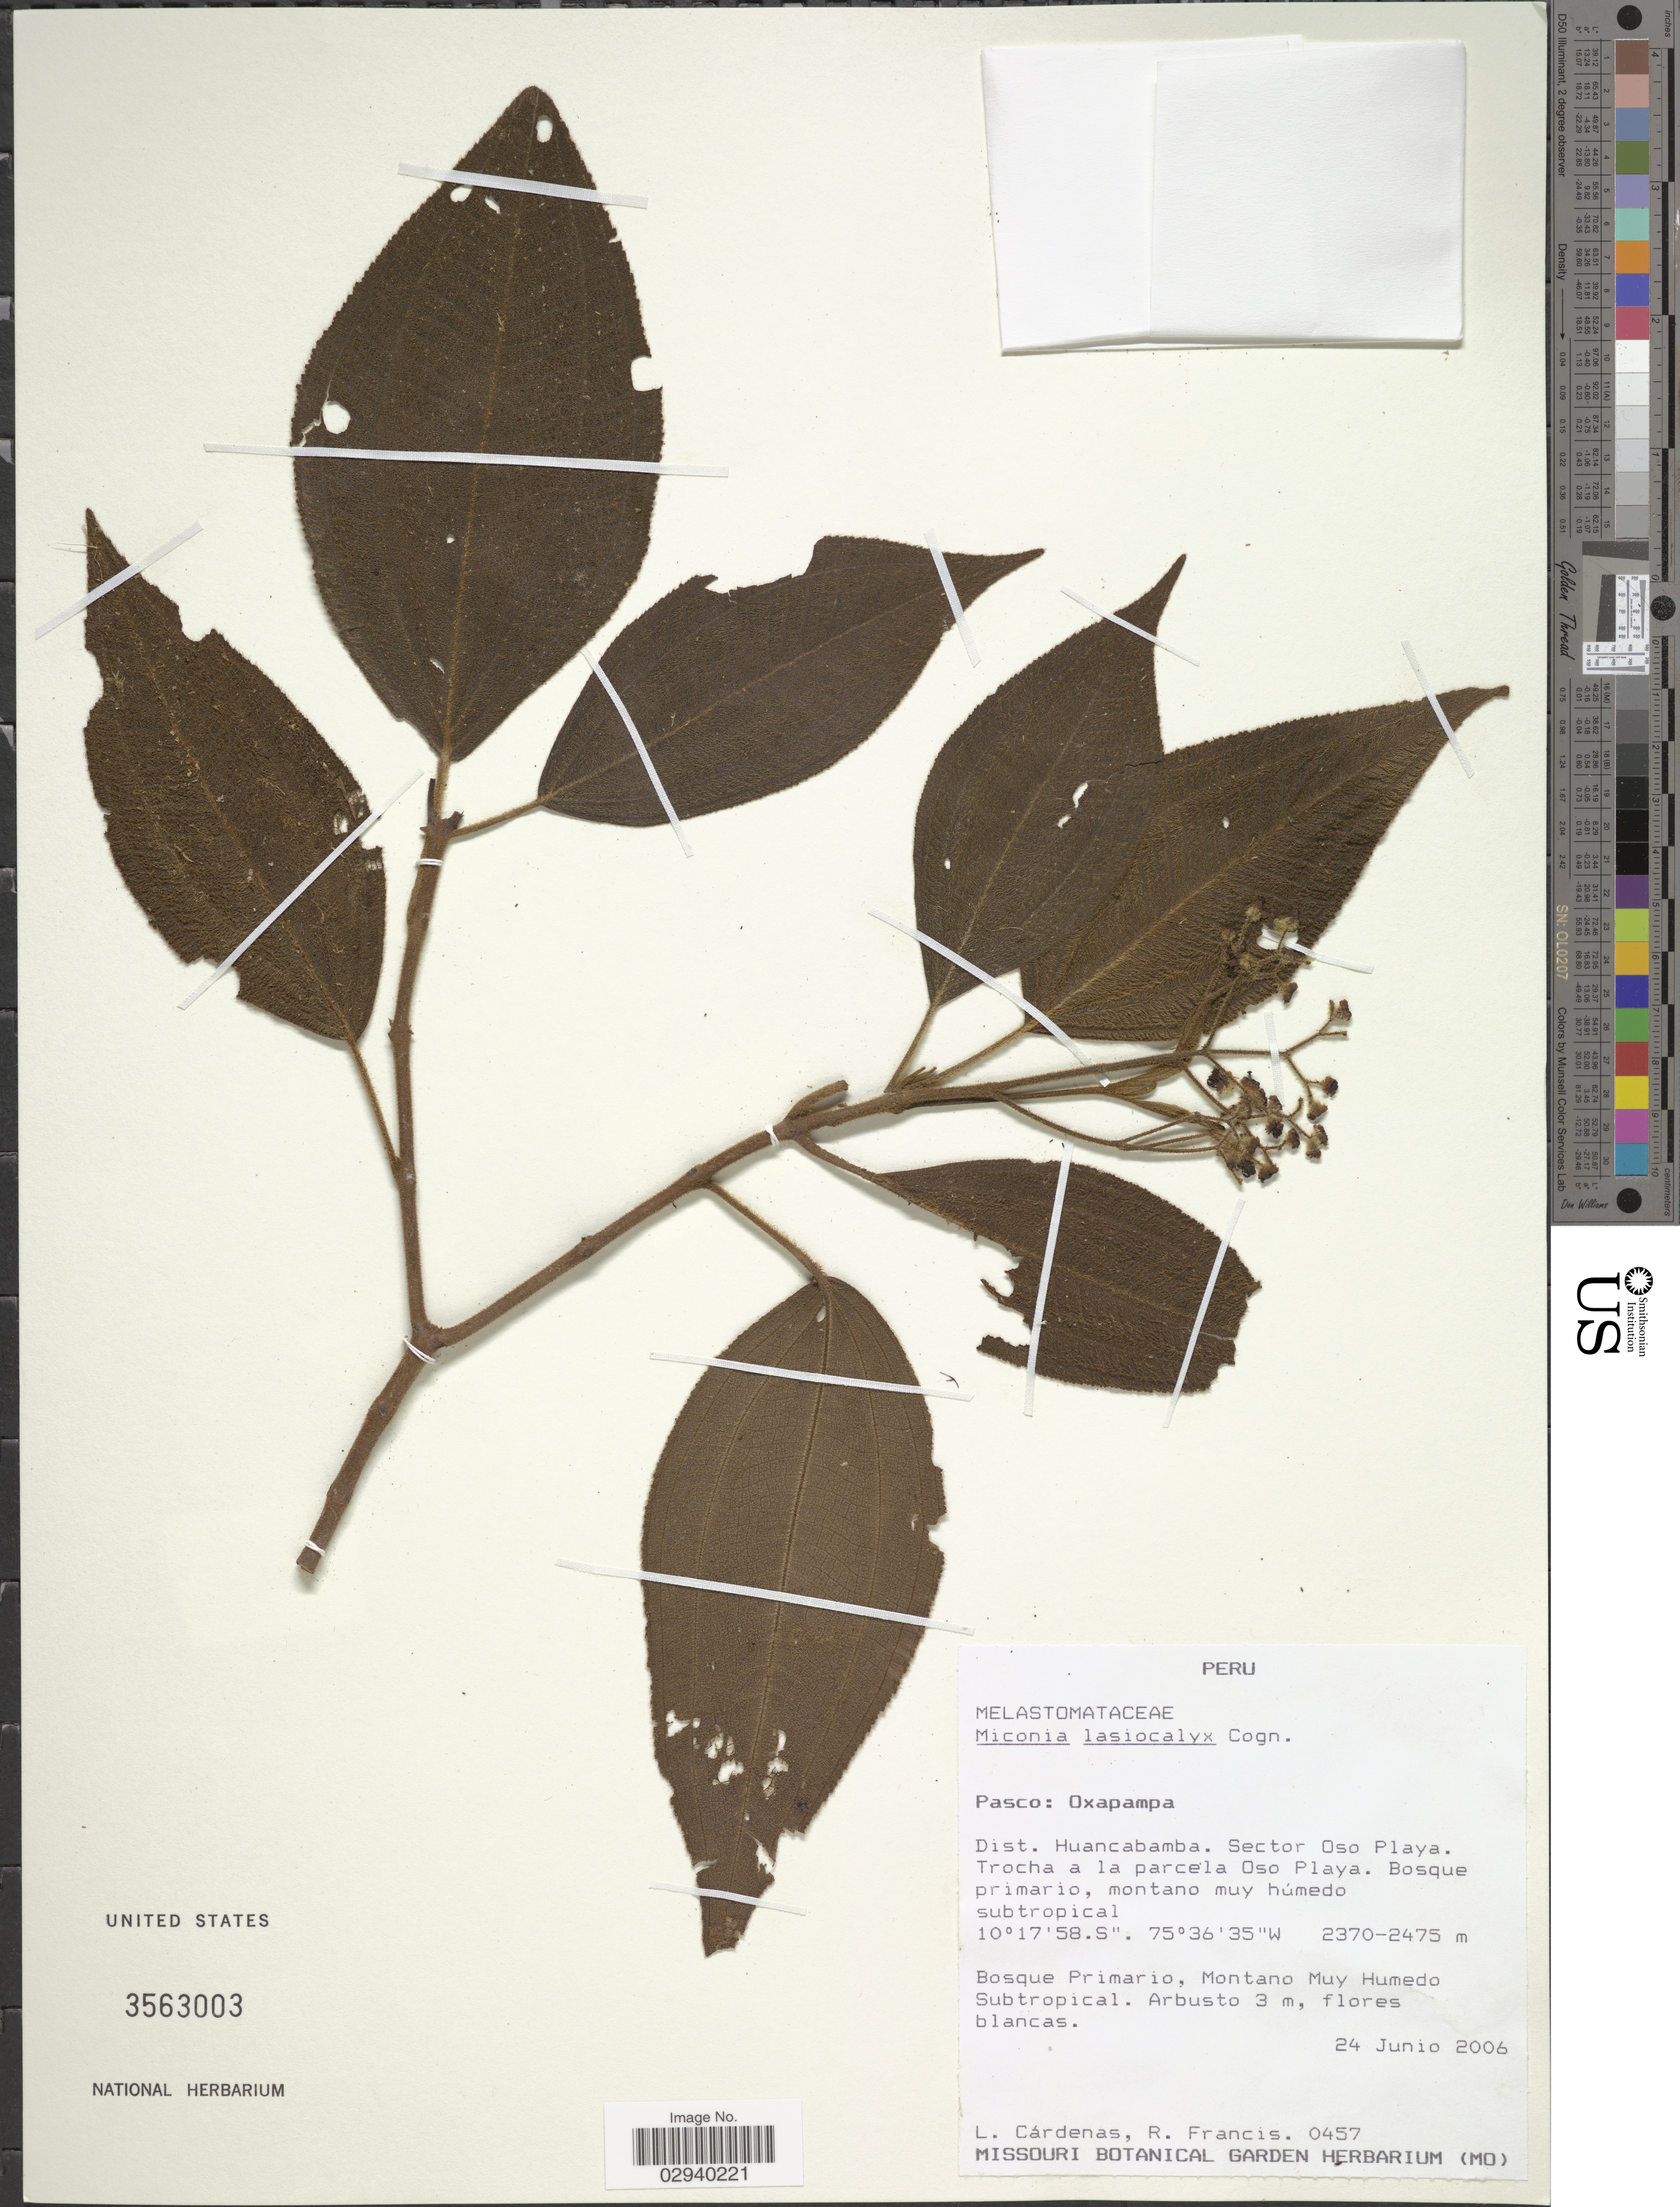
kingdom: Plantae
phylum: Tracheophyta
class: Magnoliopsida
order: Myrtales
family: Melastomataceae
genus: Miconia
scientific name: Miconia lasiocalyx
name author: Cogn.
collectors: L. Cárdenas & R. Francis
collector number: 0457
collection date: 2006-06-24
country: Peru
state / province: Pasco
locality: Oxpampa. Dist. Huancabamba. Sector Oso Playa. Trocha a la parcela Osa Playa.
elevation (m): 2370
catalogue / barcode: US 3563003